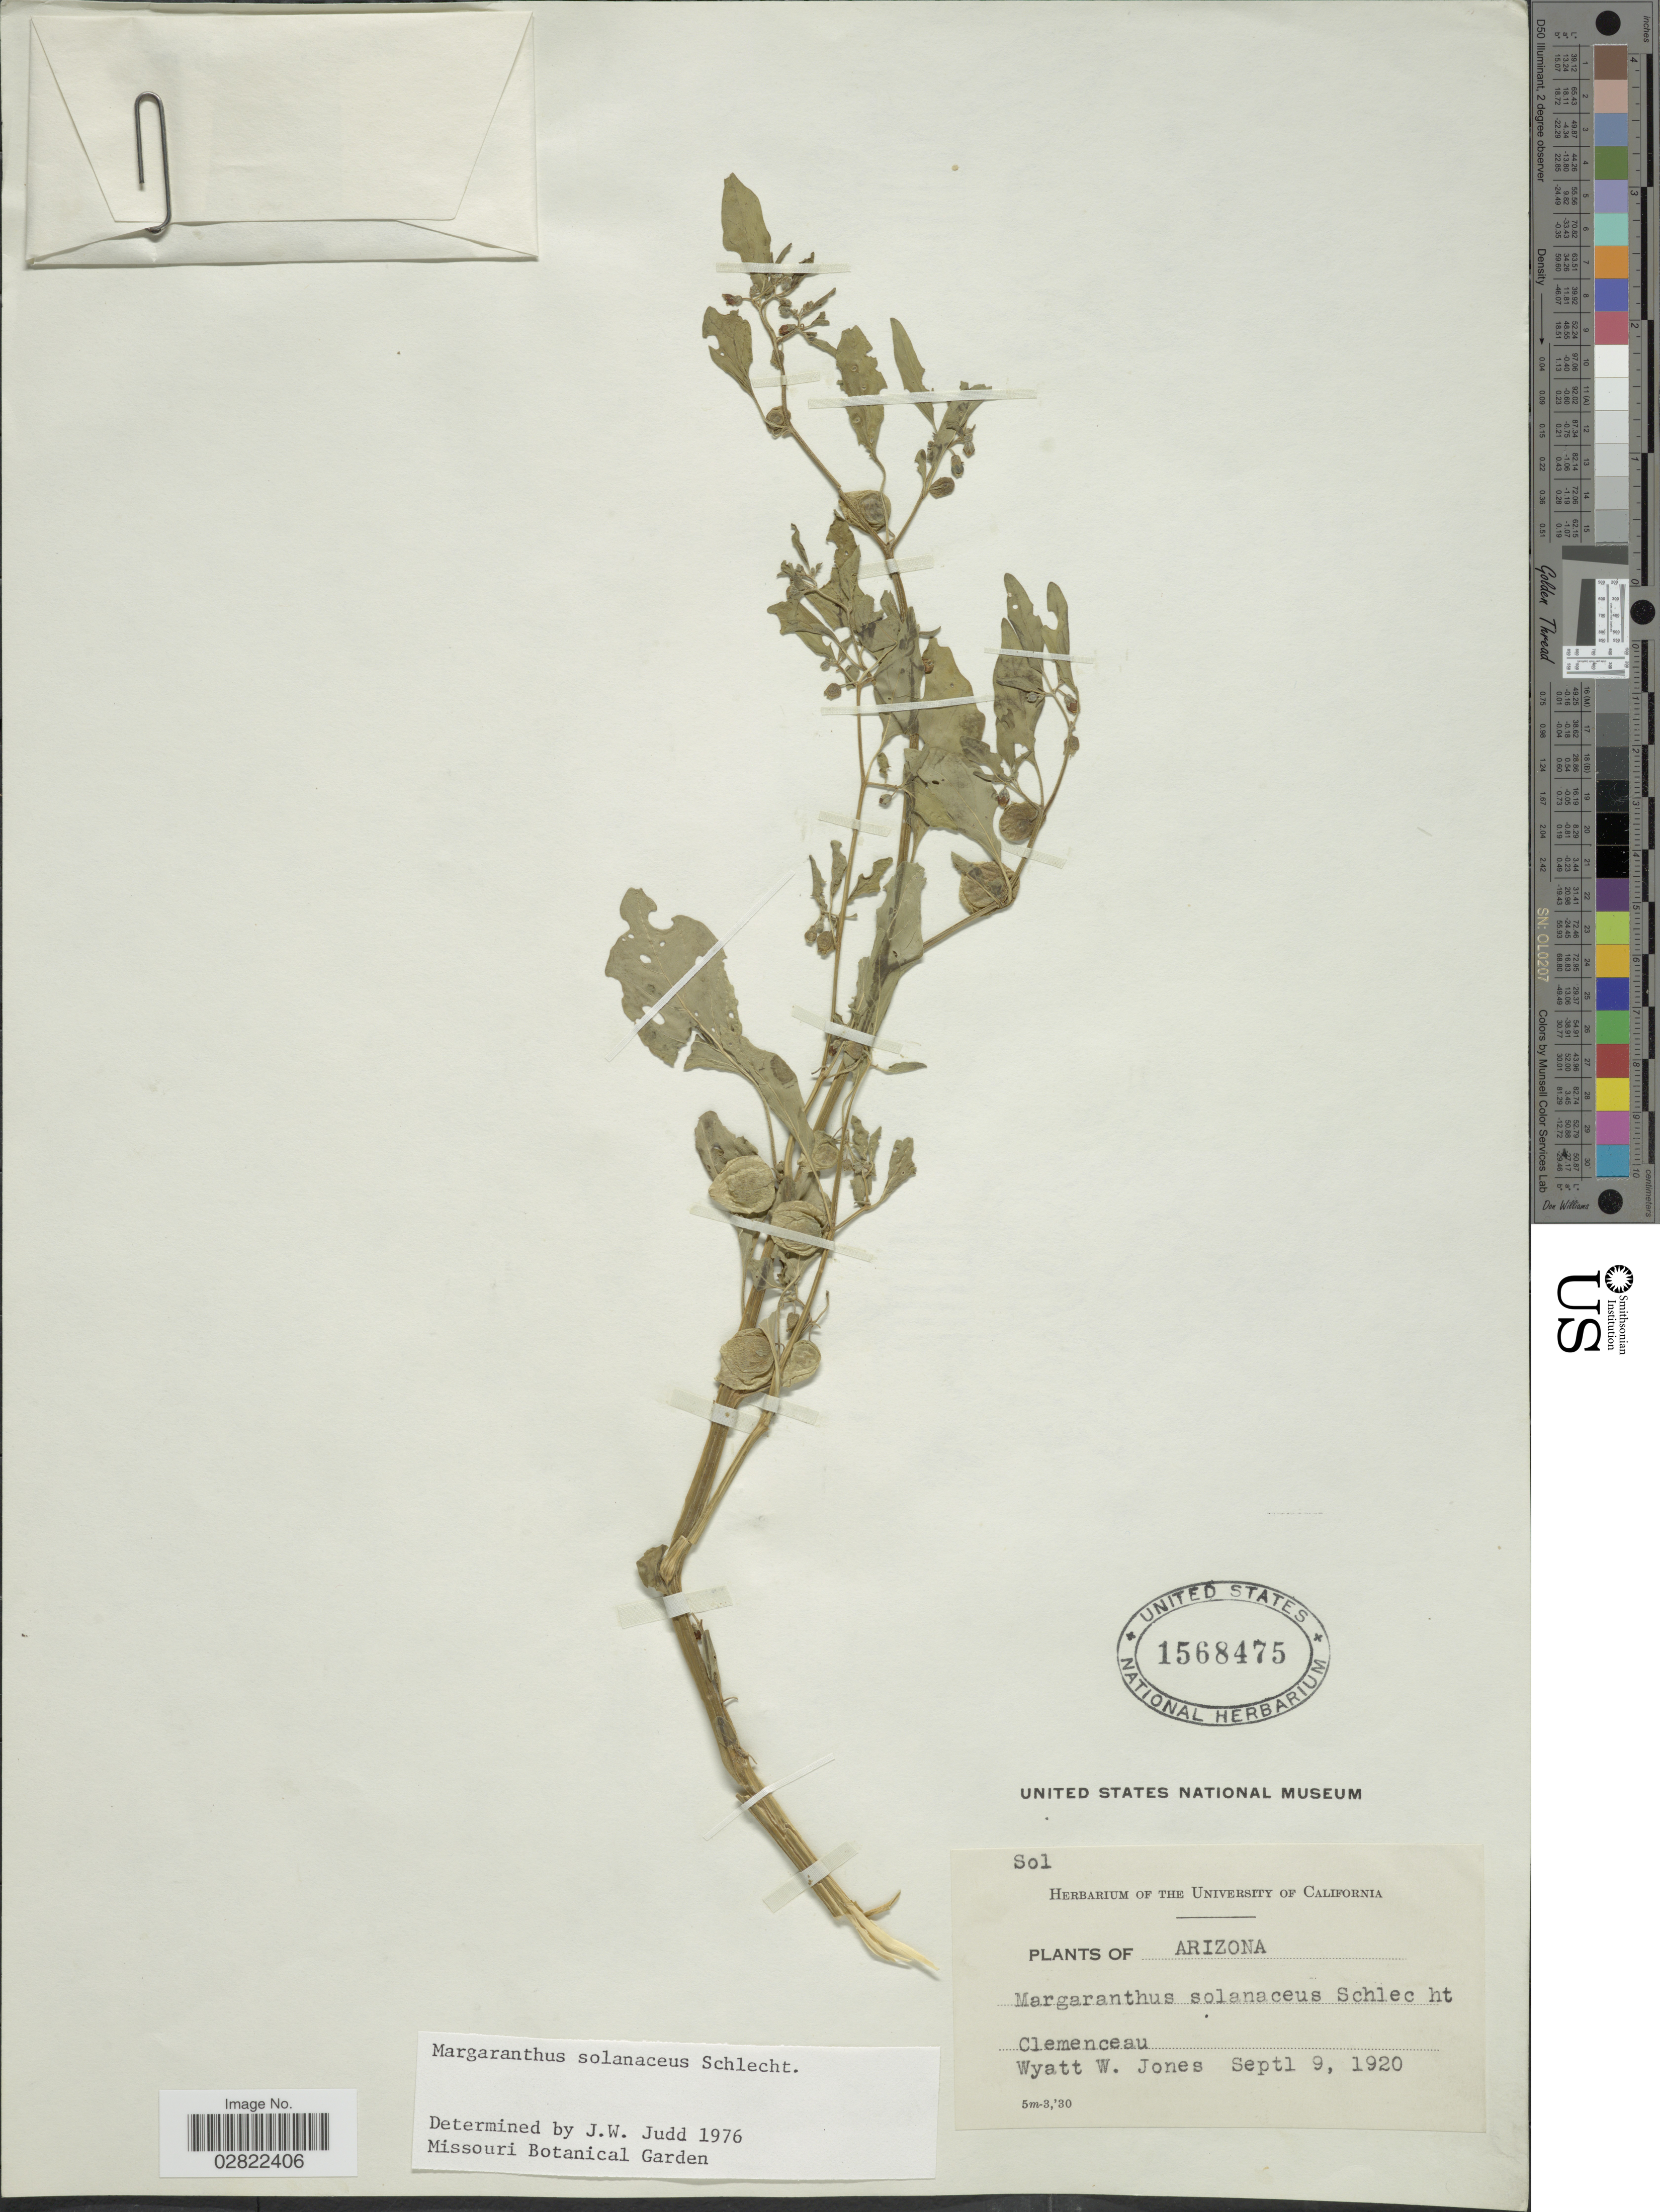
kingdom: Plantae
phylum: Tracheophyta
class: Magnoliopsida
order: Solanales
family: Solanaceae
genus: Margaranthus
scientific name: Margaranthus solanaceus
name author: Schltdl.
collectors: W. W. Jones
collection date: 1920-09-19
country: United States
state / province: Arizona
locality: Clemenceau.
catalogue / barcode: US 1568475